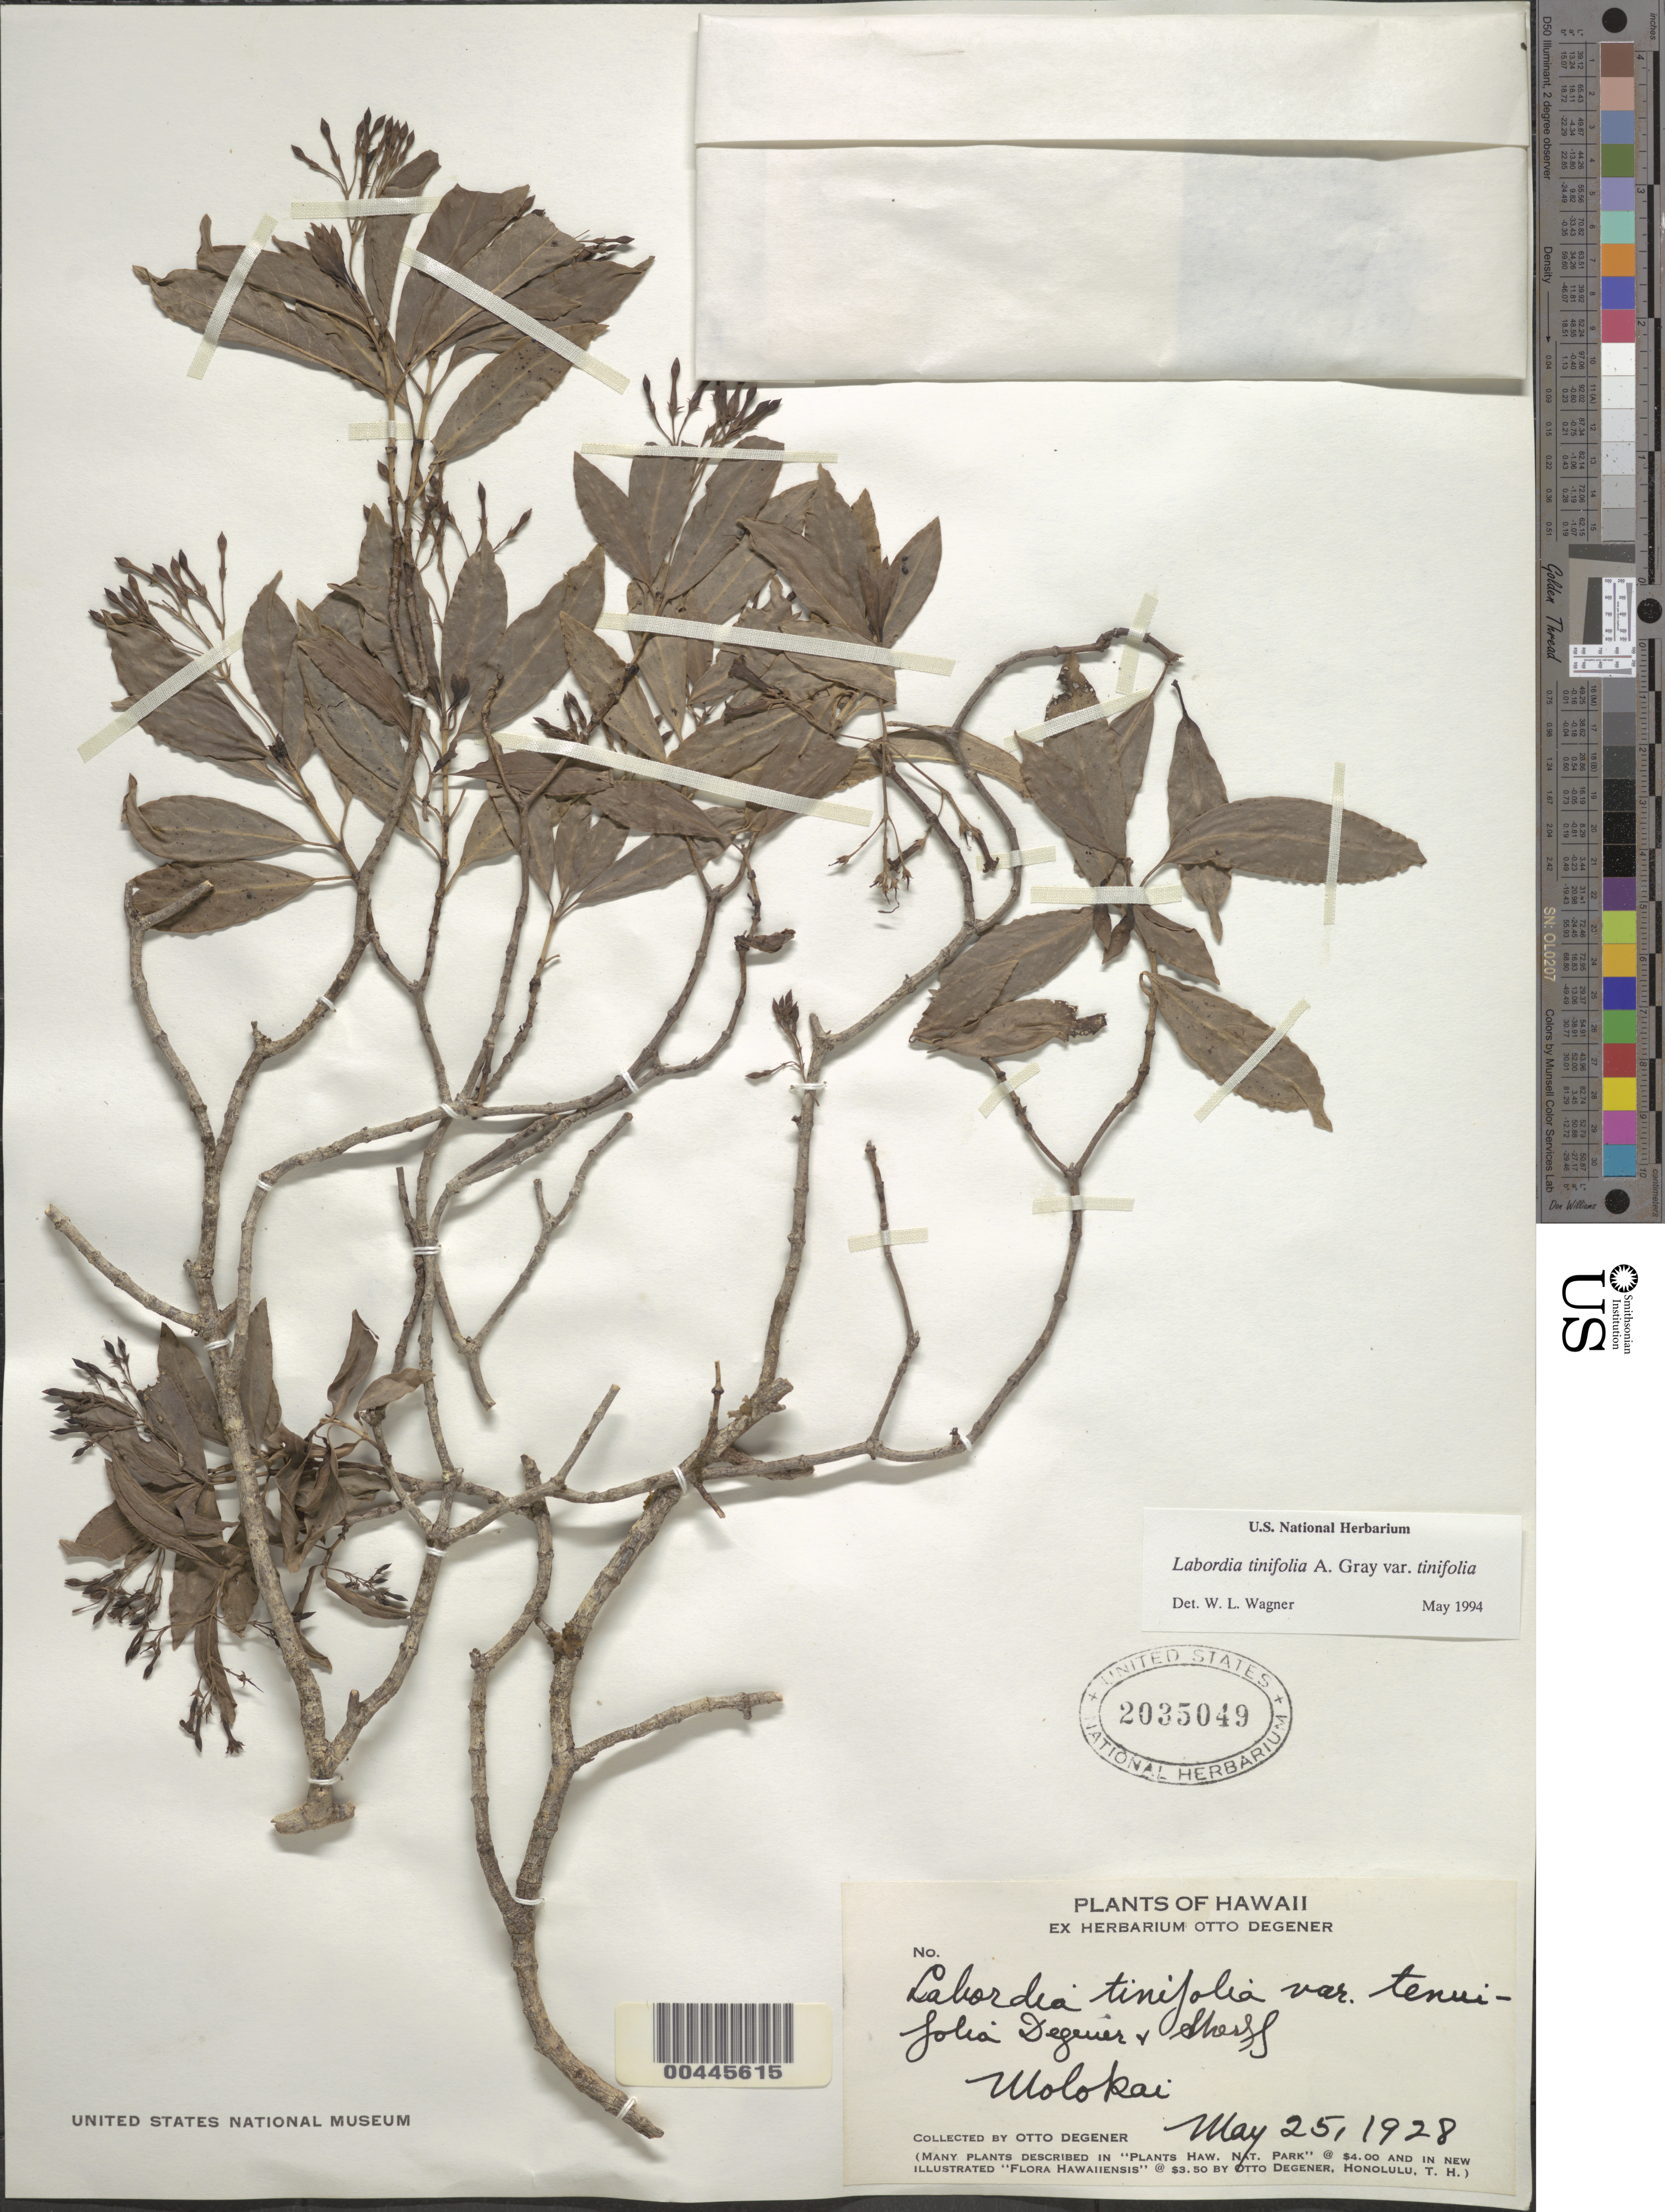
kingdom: Plantae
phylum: Tracheophyta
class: Magnoliopsida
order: Gentianales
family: Loganiaceae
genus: Geniostoma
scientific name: Geniostoma tinifolium var. tinifolium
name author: A. Gray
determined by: Wagner, W. L., (BOT), Smithsonian Institution - National Museum of Natural History (UNITED STATES)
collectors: O. Degener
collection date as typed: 25 May 1928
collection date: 1928-05-25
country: United States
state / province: Hawaii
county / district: Maui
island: Moloka'i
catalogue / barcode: US 2035049